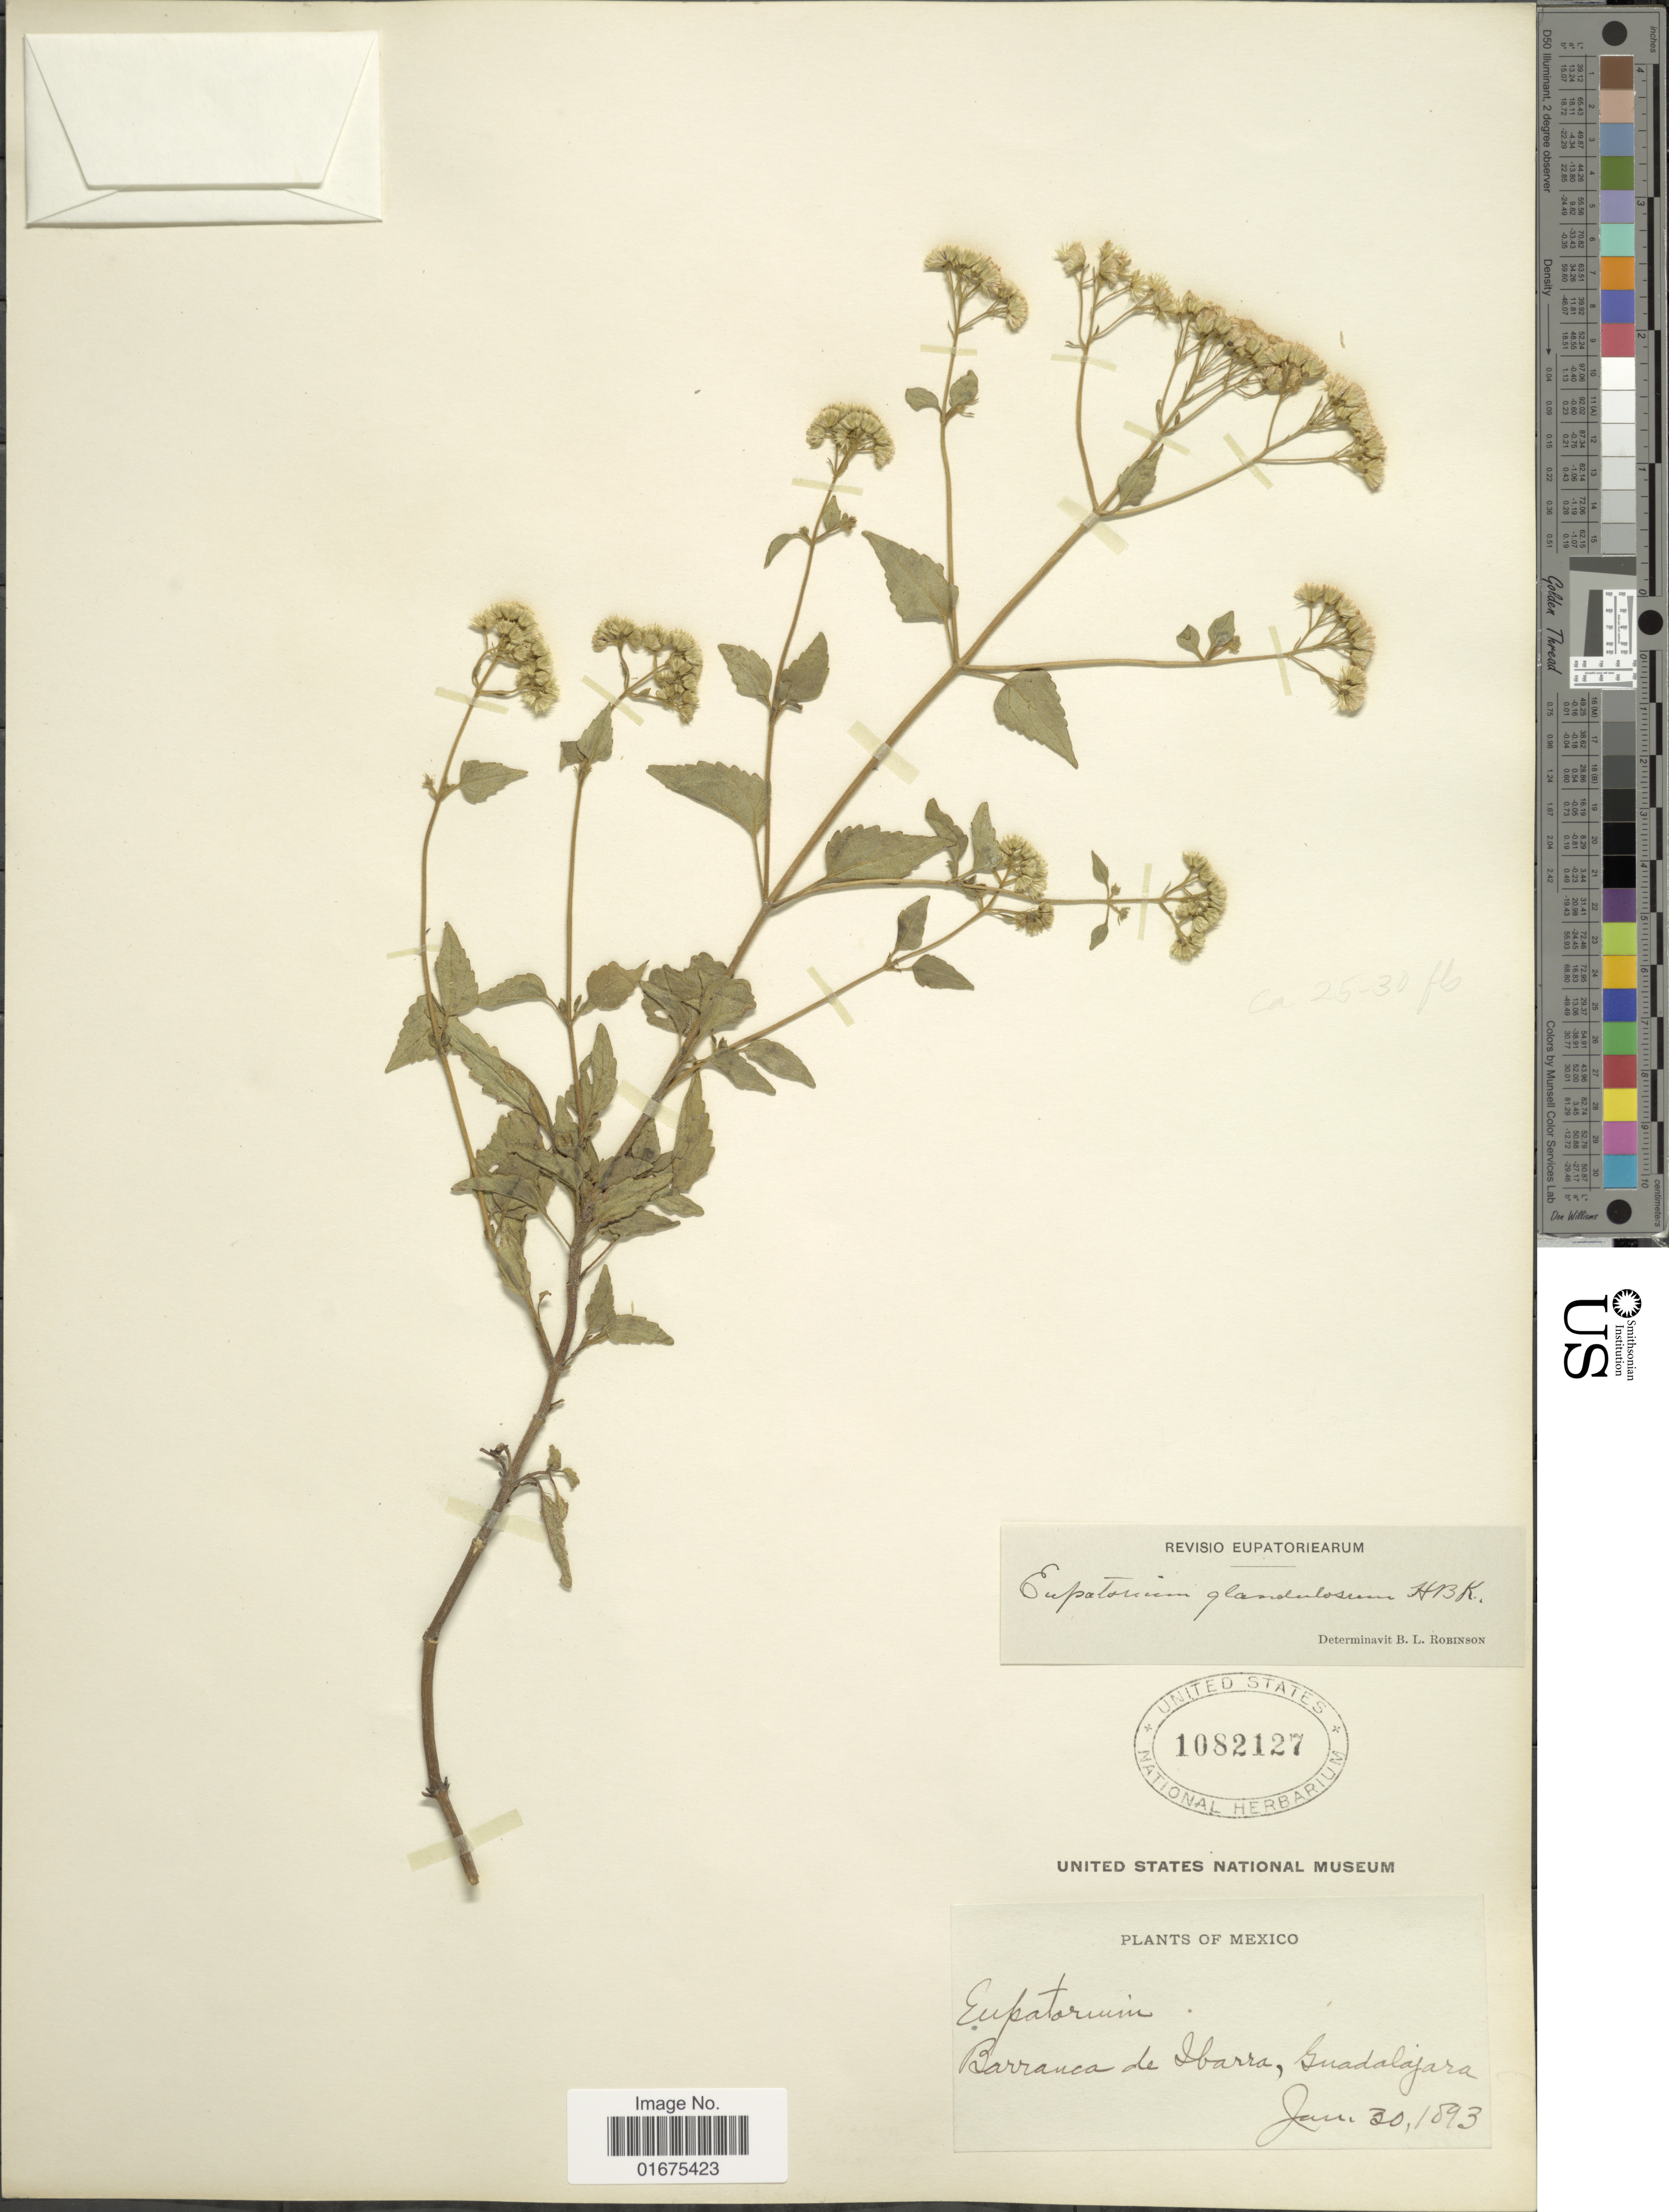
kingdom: Plantae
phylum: Tracheophyta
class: Magnoliopsida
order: Asterales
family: Asteraceae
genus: Ageratina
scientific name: Ageratina adenophora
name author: (Spreng.) R.M. King & H. Rob.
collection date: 1893-06-30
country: Mexico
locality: Barranca de Ibarra, Guadalajara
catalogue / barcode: US 1082127